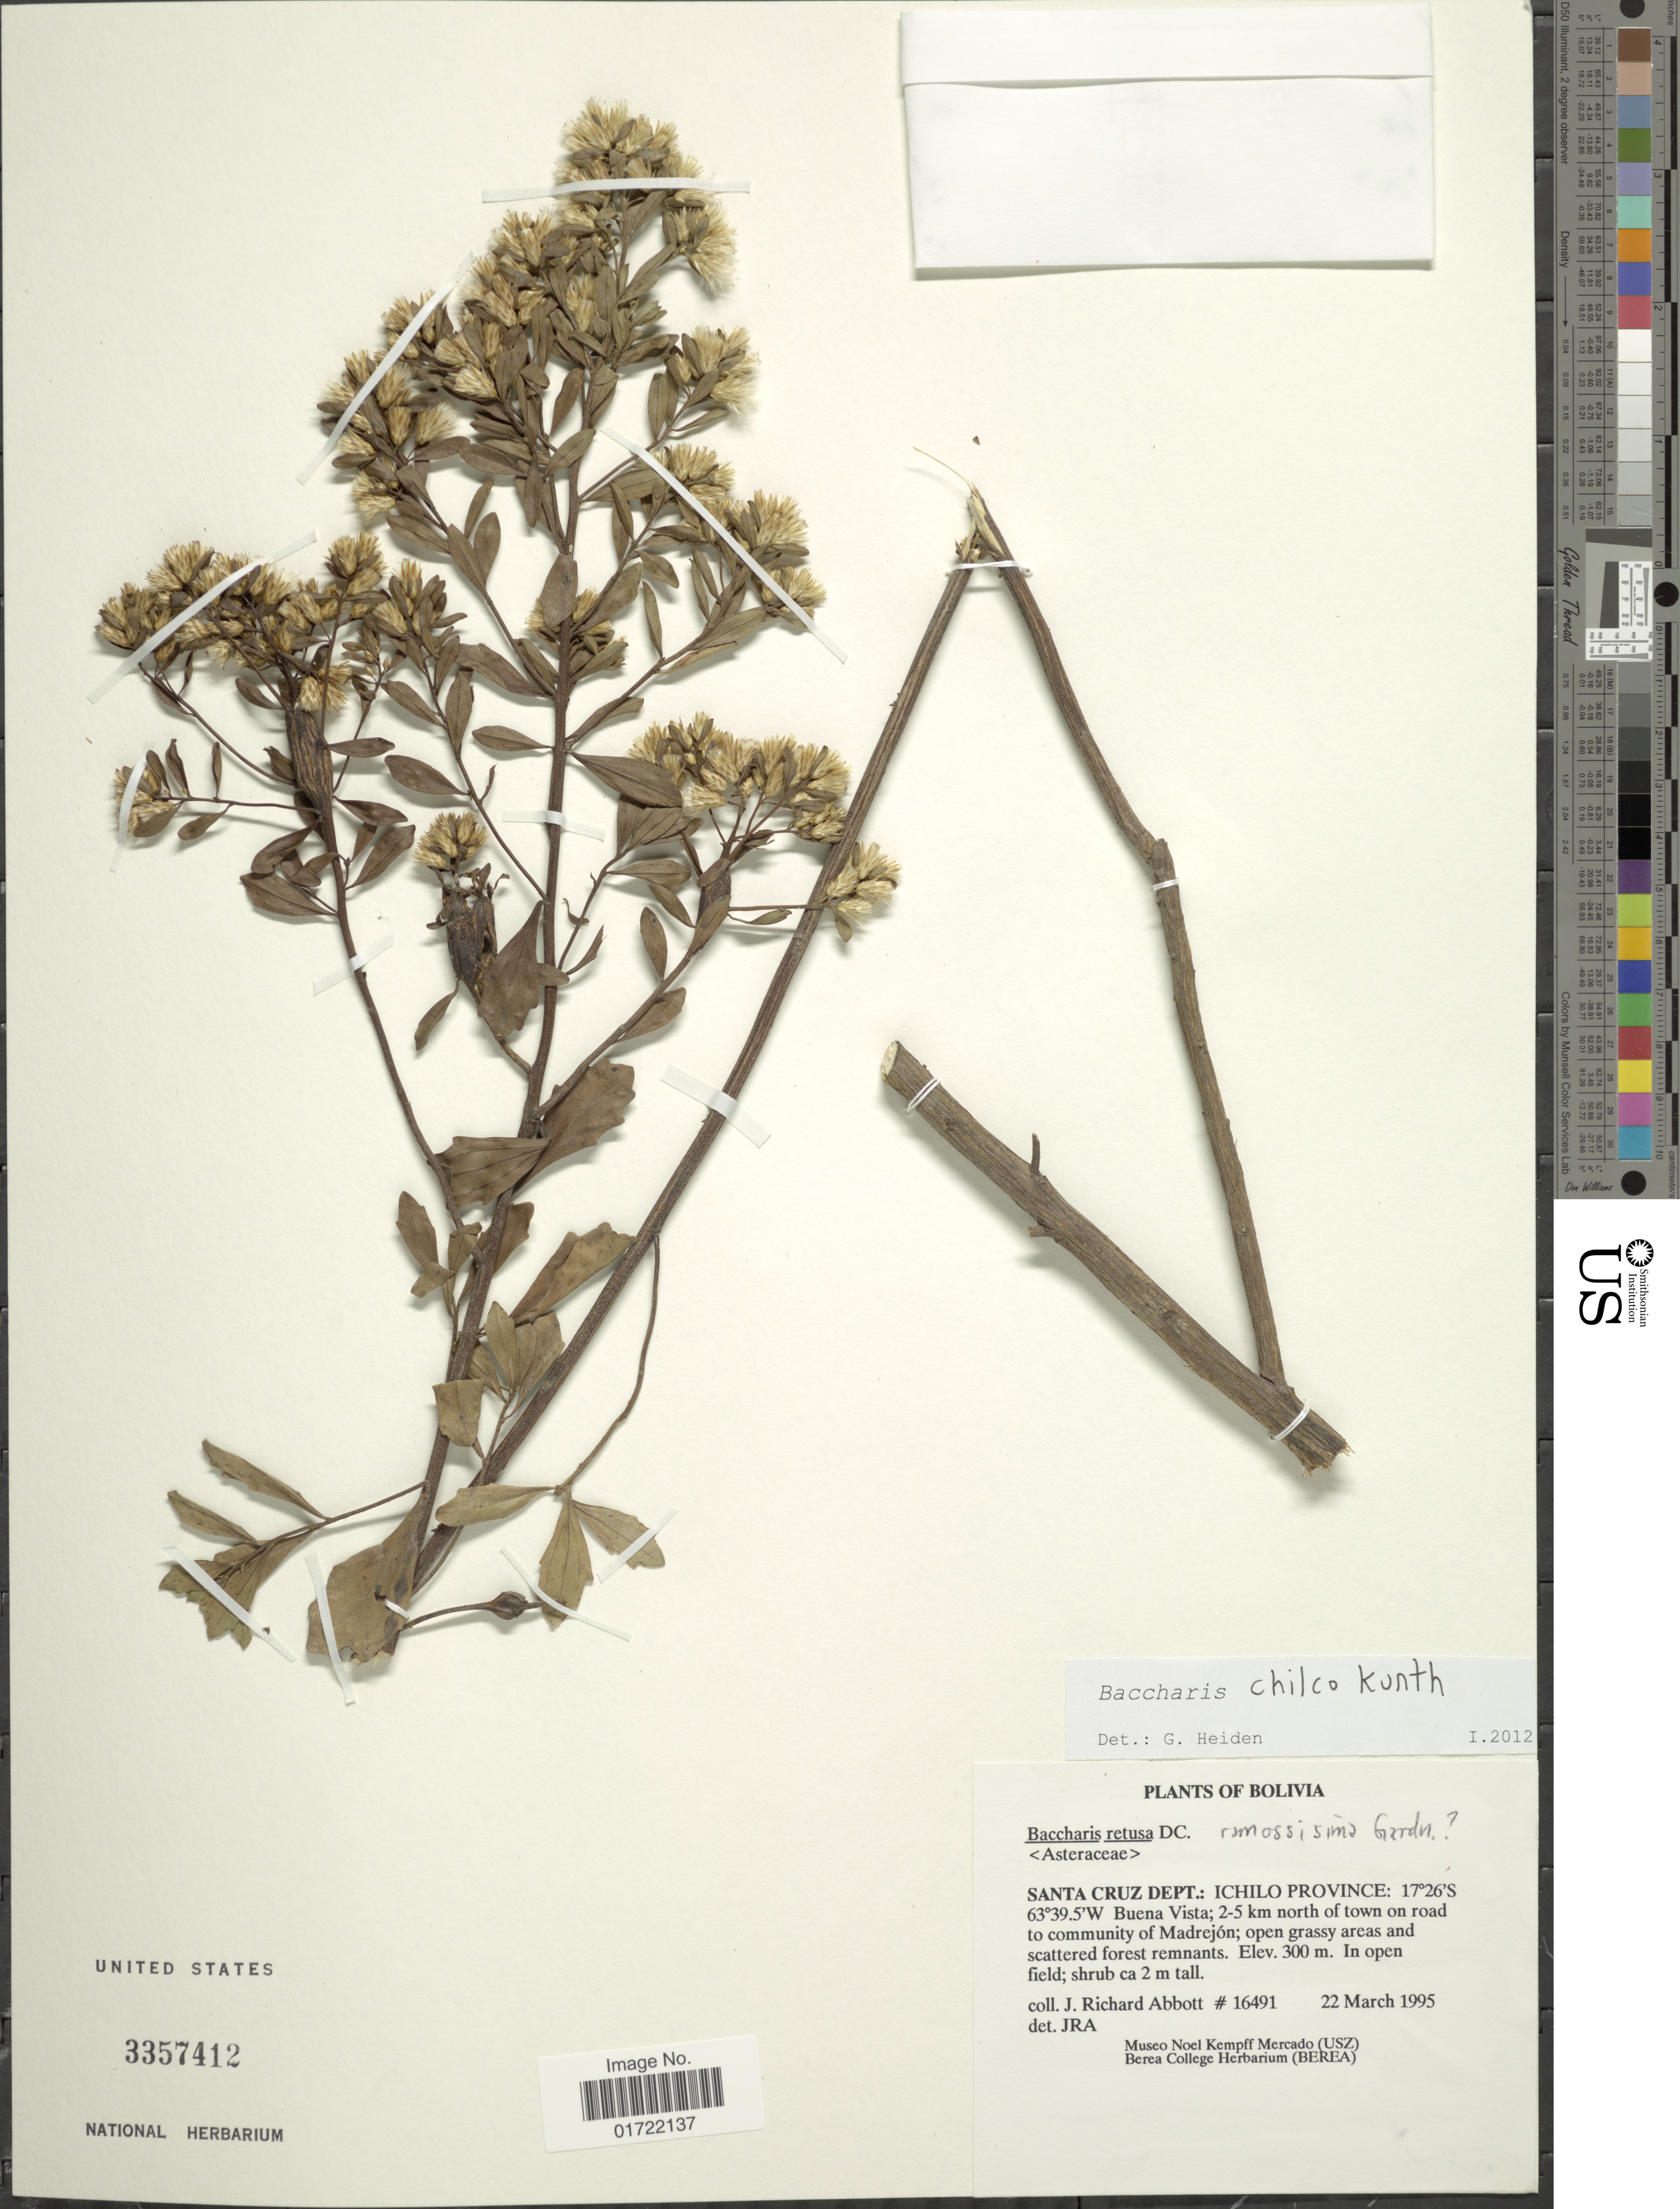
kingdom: Plantae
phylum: Tracheophyta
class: Magnoliopsida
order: Asterales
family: Asteraceae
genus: Baccharis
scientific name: Baccharis chilco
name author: Kunth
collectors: J. R. Abbott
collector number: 16491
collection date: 1995-03-22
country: Bolivia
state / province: Santa Cruz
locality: Santa Cruz Dept.: Ichilo Province, Buena Vista, 2.5 km north of town on road to community of Madrejon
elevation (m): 300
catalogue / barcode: US 3357412